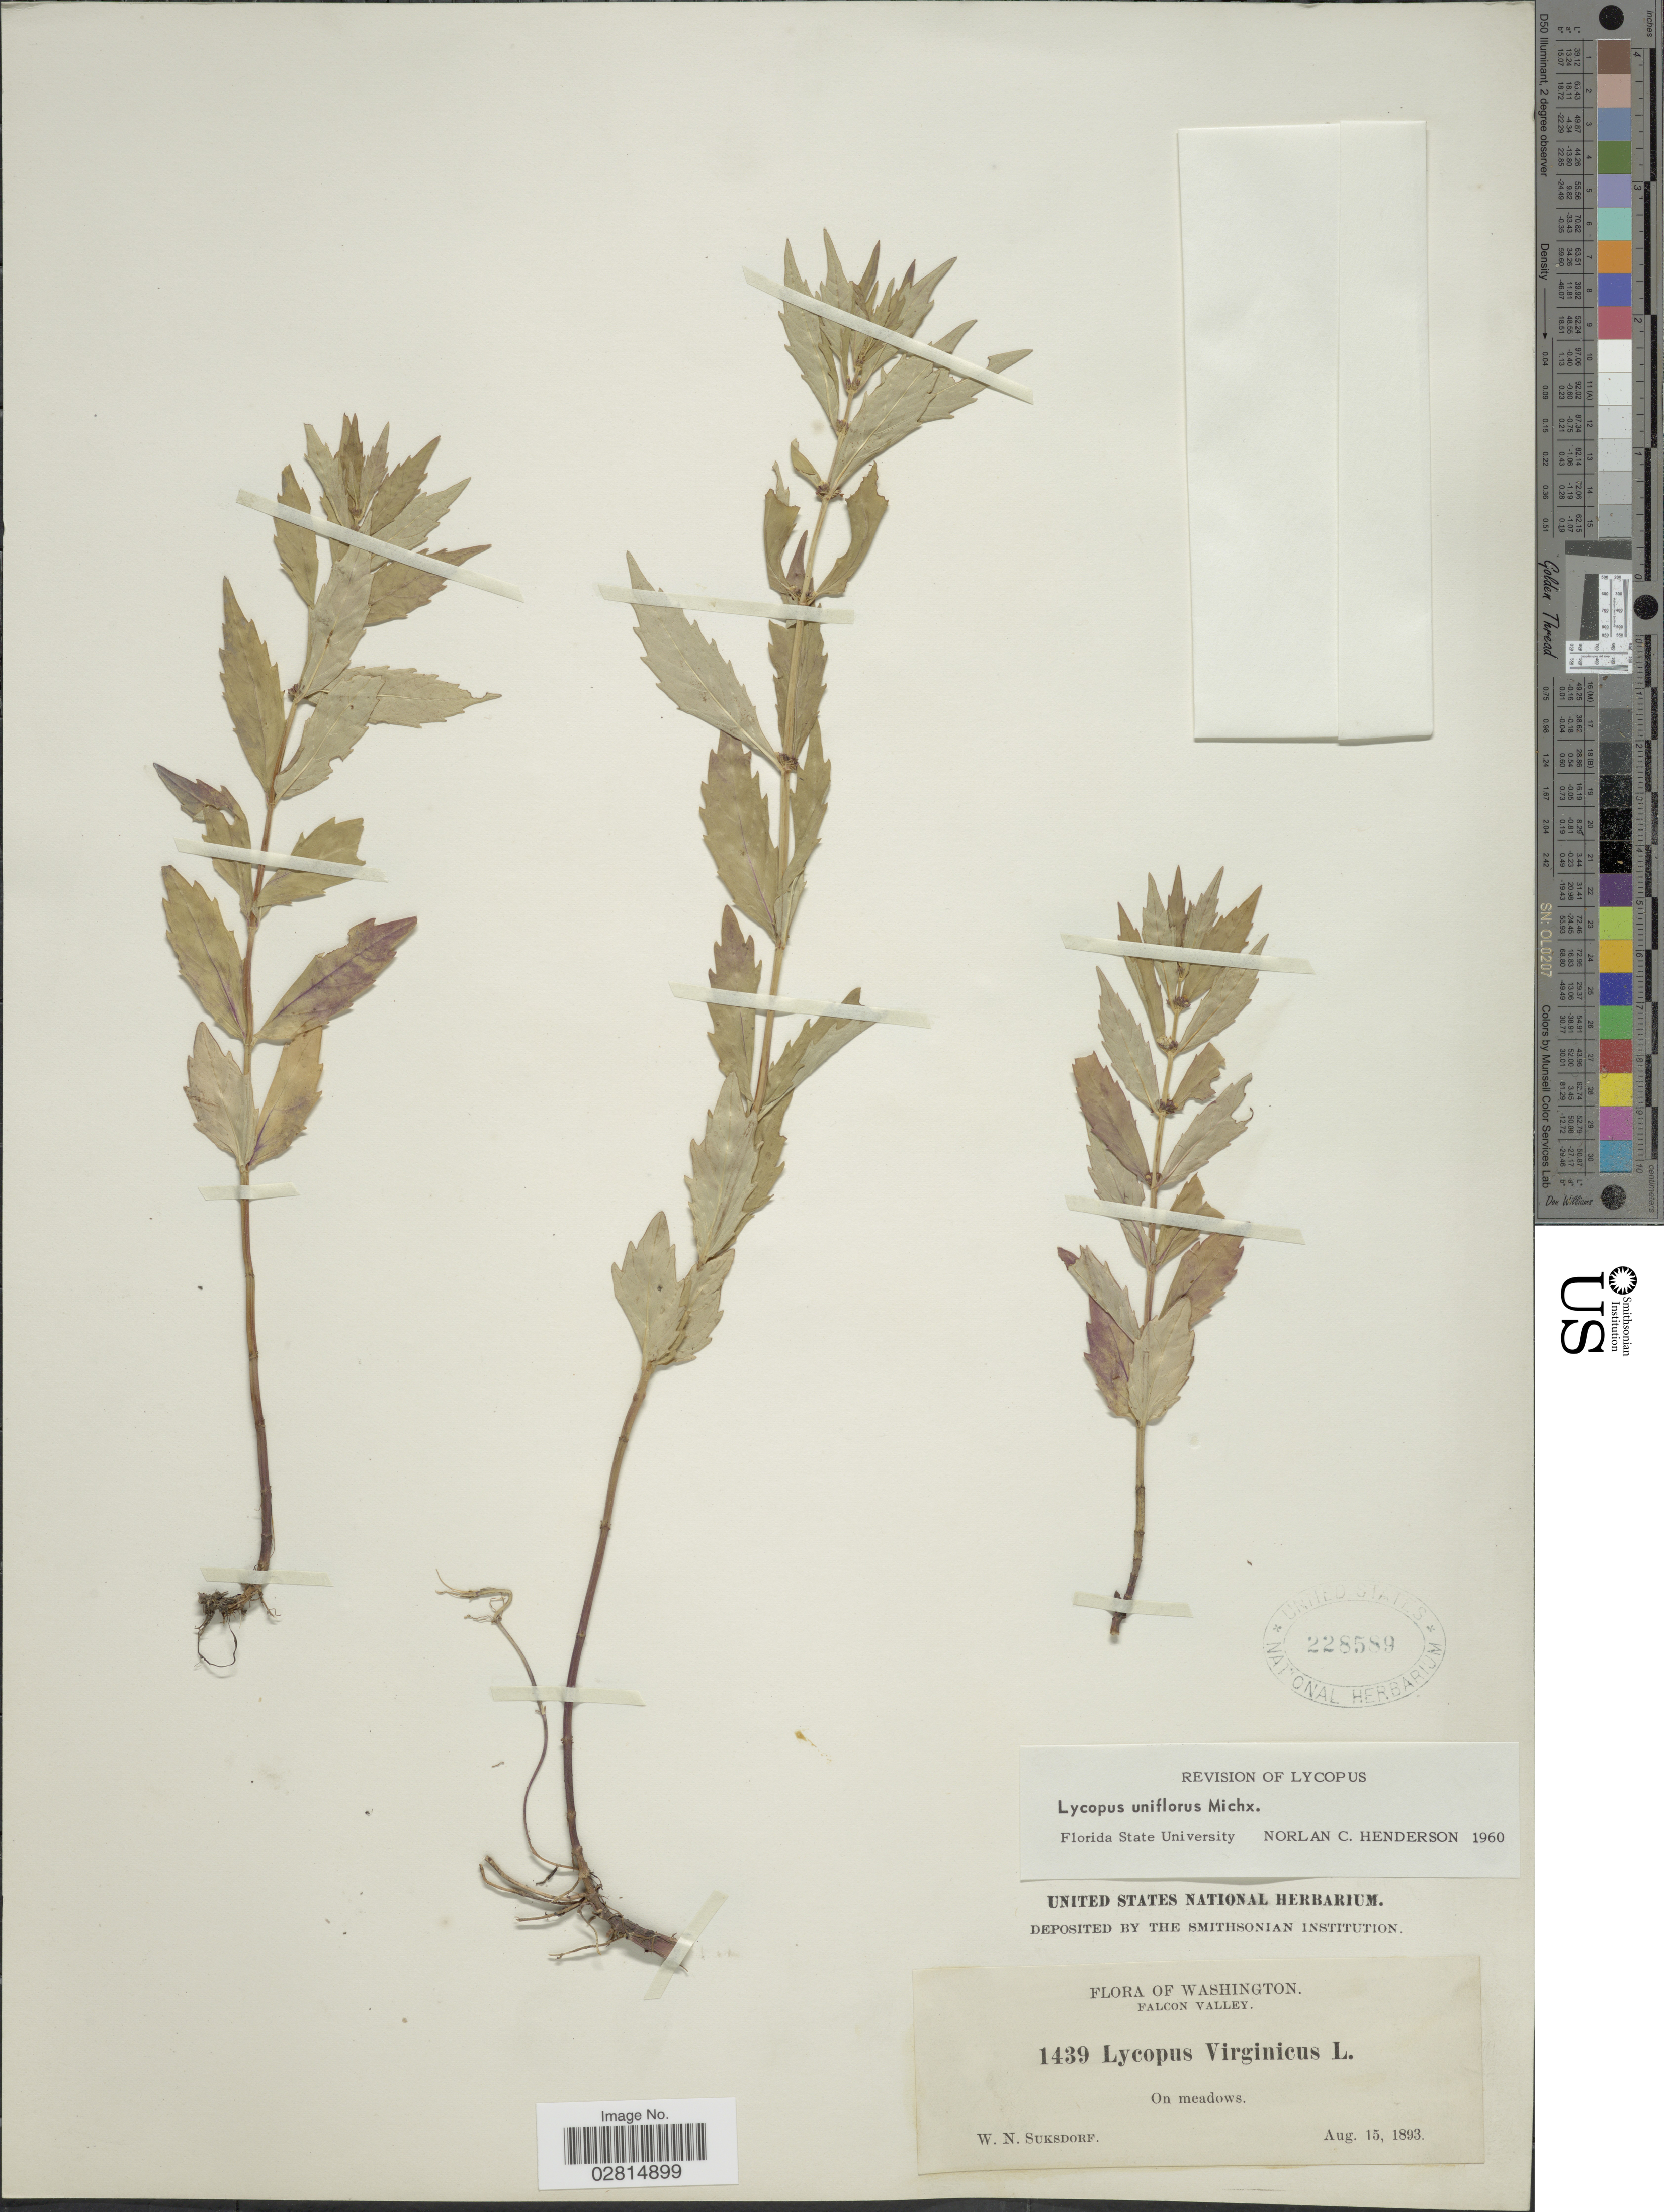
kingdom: Plantae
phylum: Tracheophyta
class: Magnoliopsida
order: Lamiales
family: Lamiaceae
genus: Lycopus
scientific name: Lycopus uniflorus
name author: Michx.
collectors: W. N. Suksdorf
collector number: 1439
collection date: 1893-08-15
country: United States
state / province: Washington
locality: Falcon Valley.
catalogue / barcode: US 228589